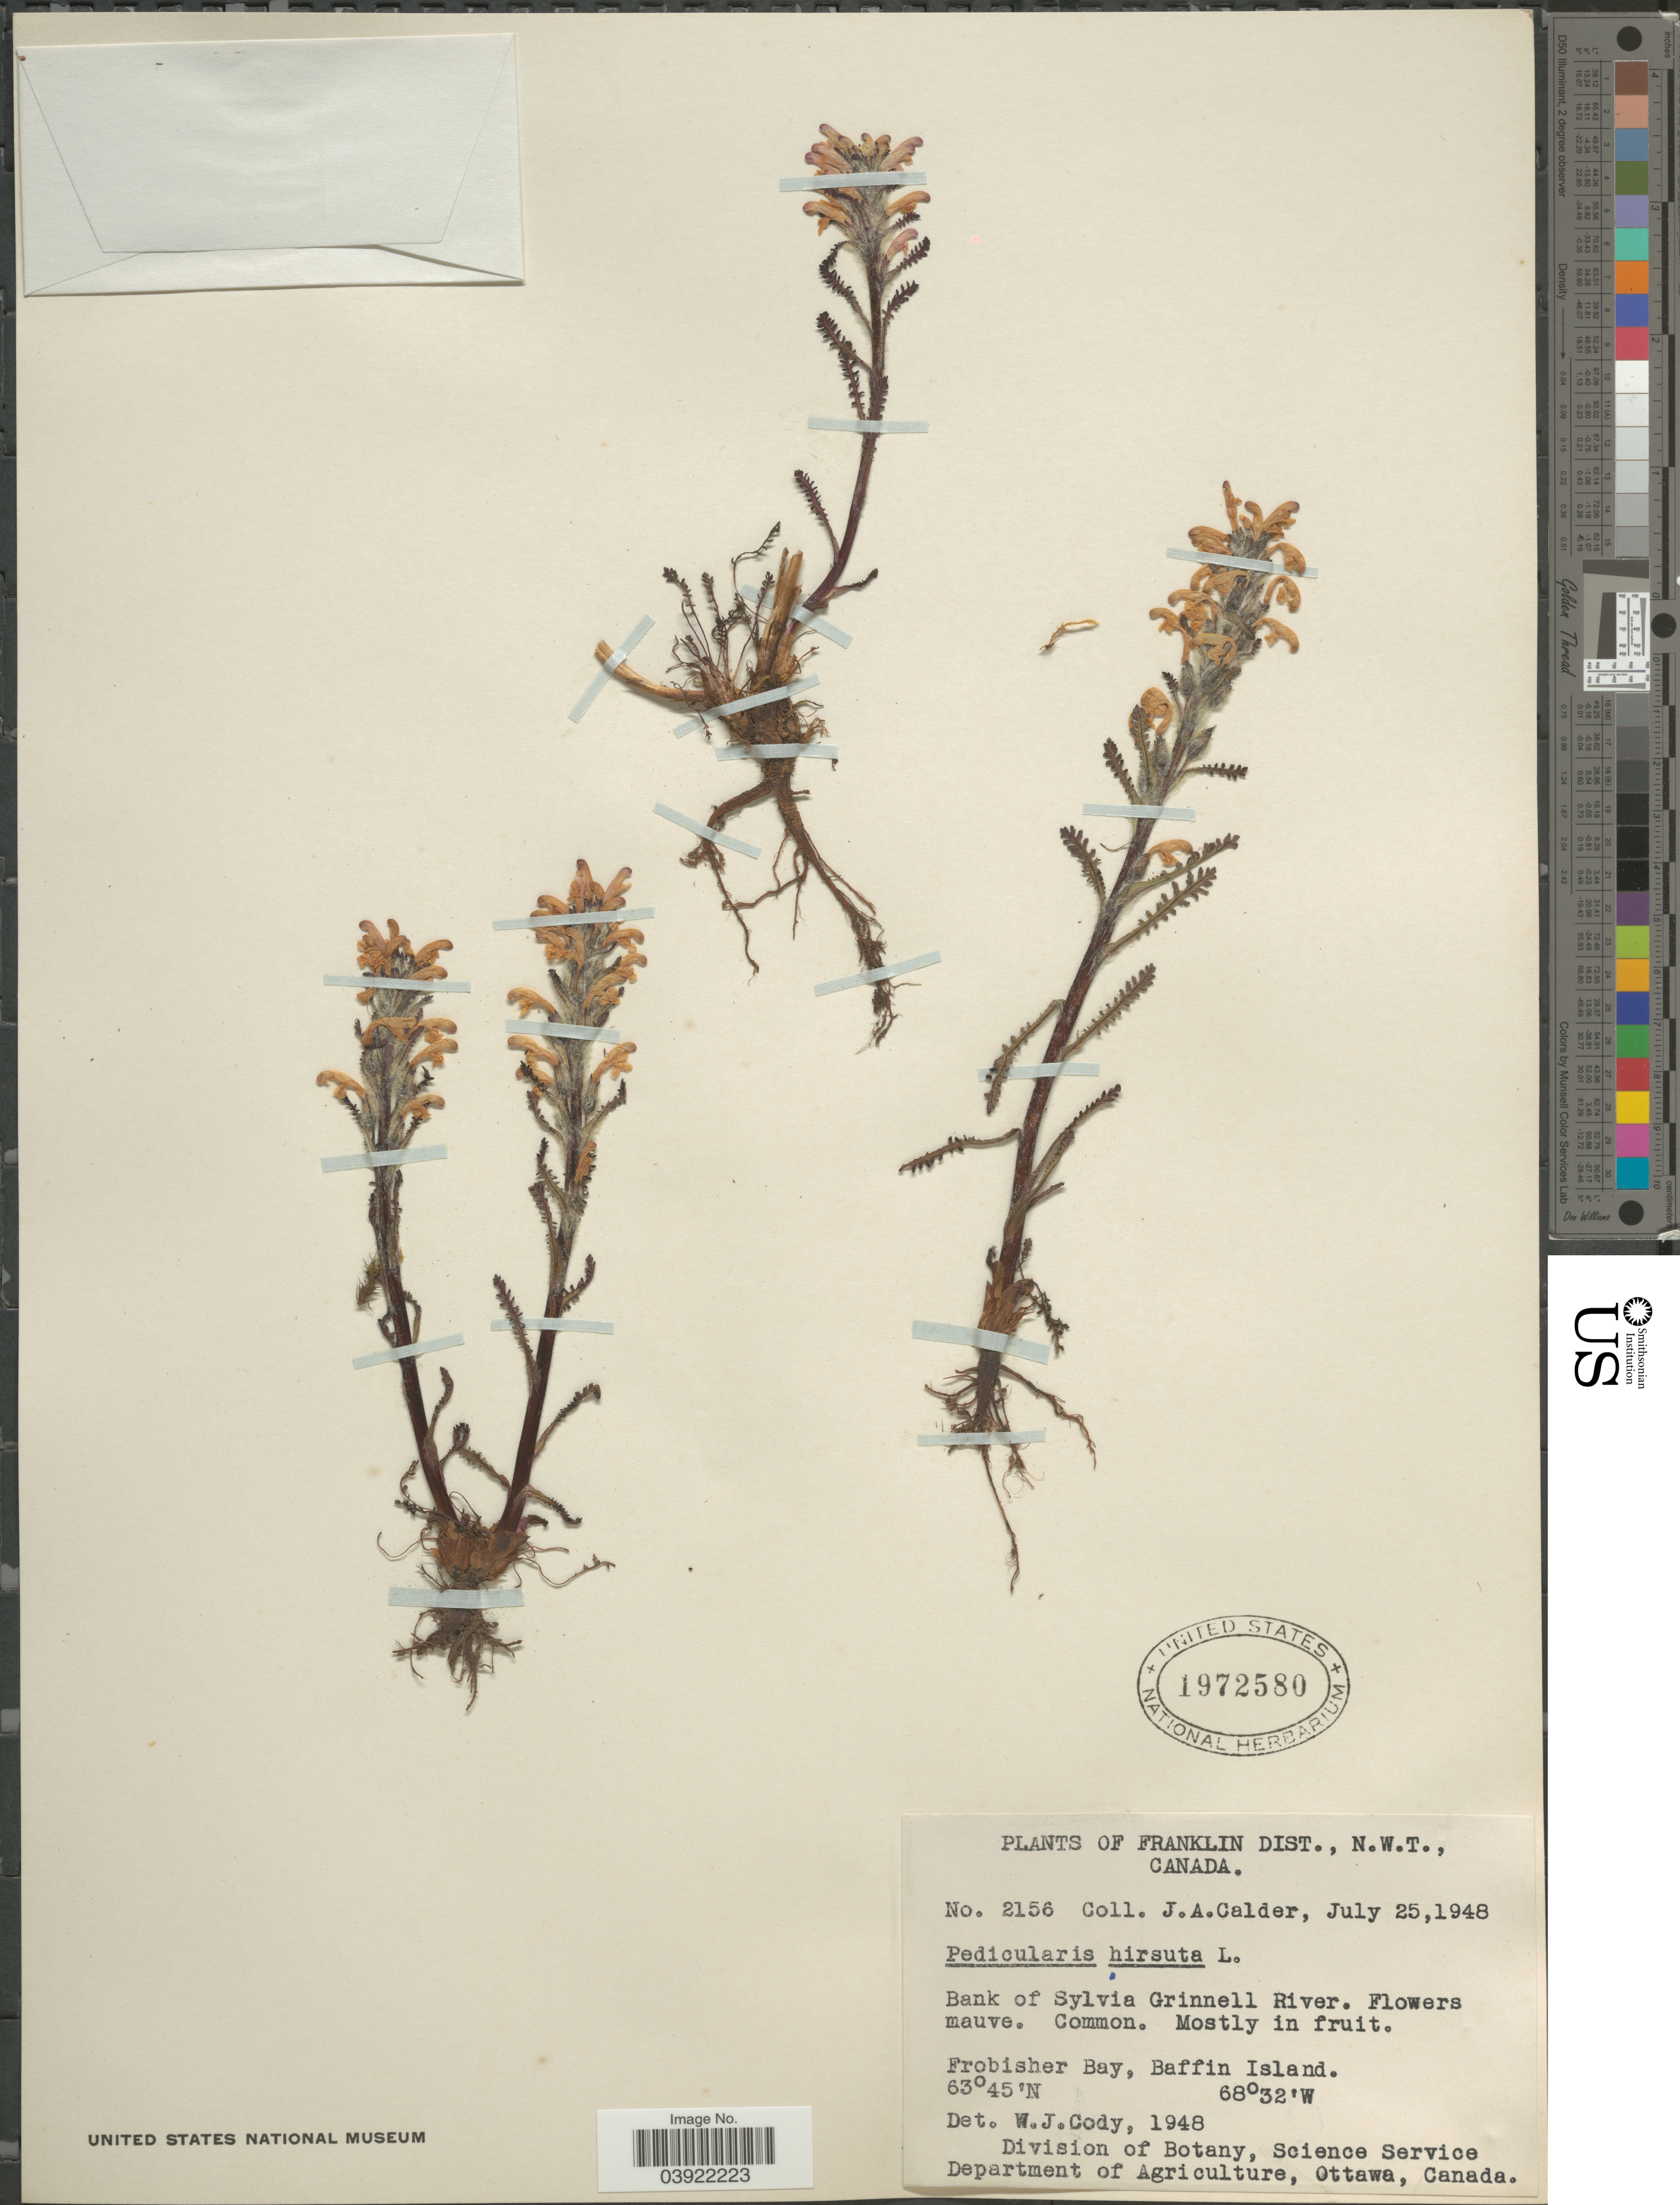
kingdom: Plantae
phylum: Tracheophyta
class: Magnoliopsida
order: Lamiales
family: Orobanchaceae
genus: Pedicularis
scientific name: Pedicularis hirsuta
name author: L.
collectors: J. A. Calder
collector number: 2156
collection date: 1948-07-25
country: Canada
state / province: Northwest Territories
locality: Franklin Dist., N.W.T. Bank of Sylvia Grinnell River. Frobisher Bay, Baffin Island.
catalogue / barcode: US 1972580